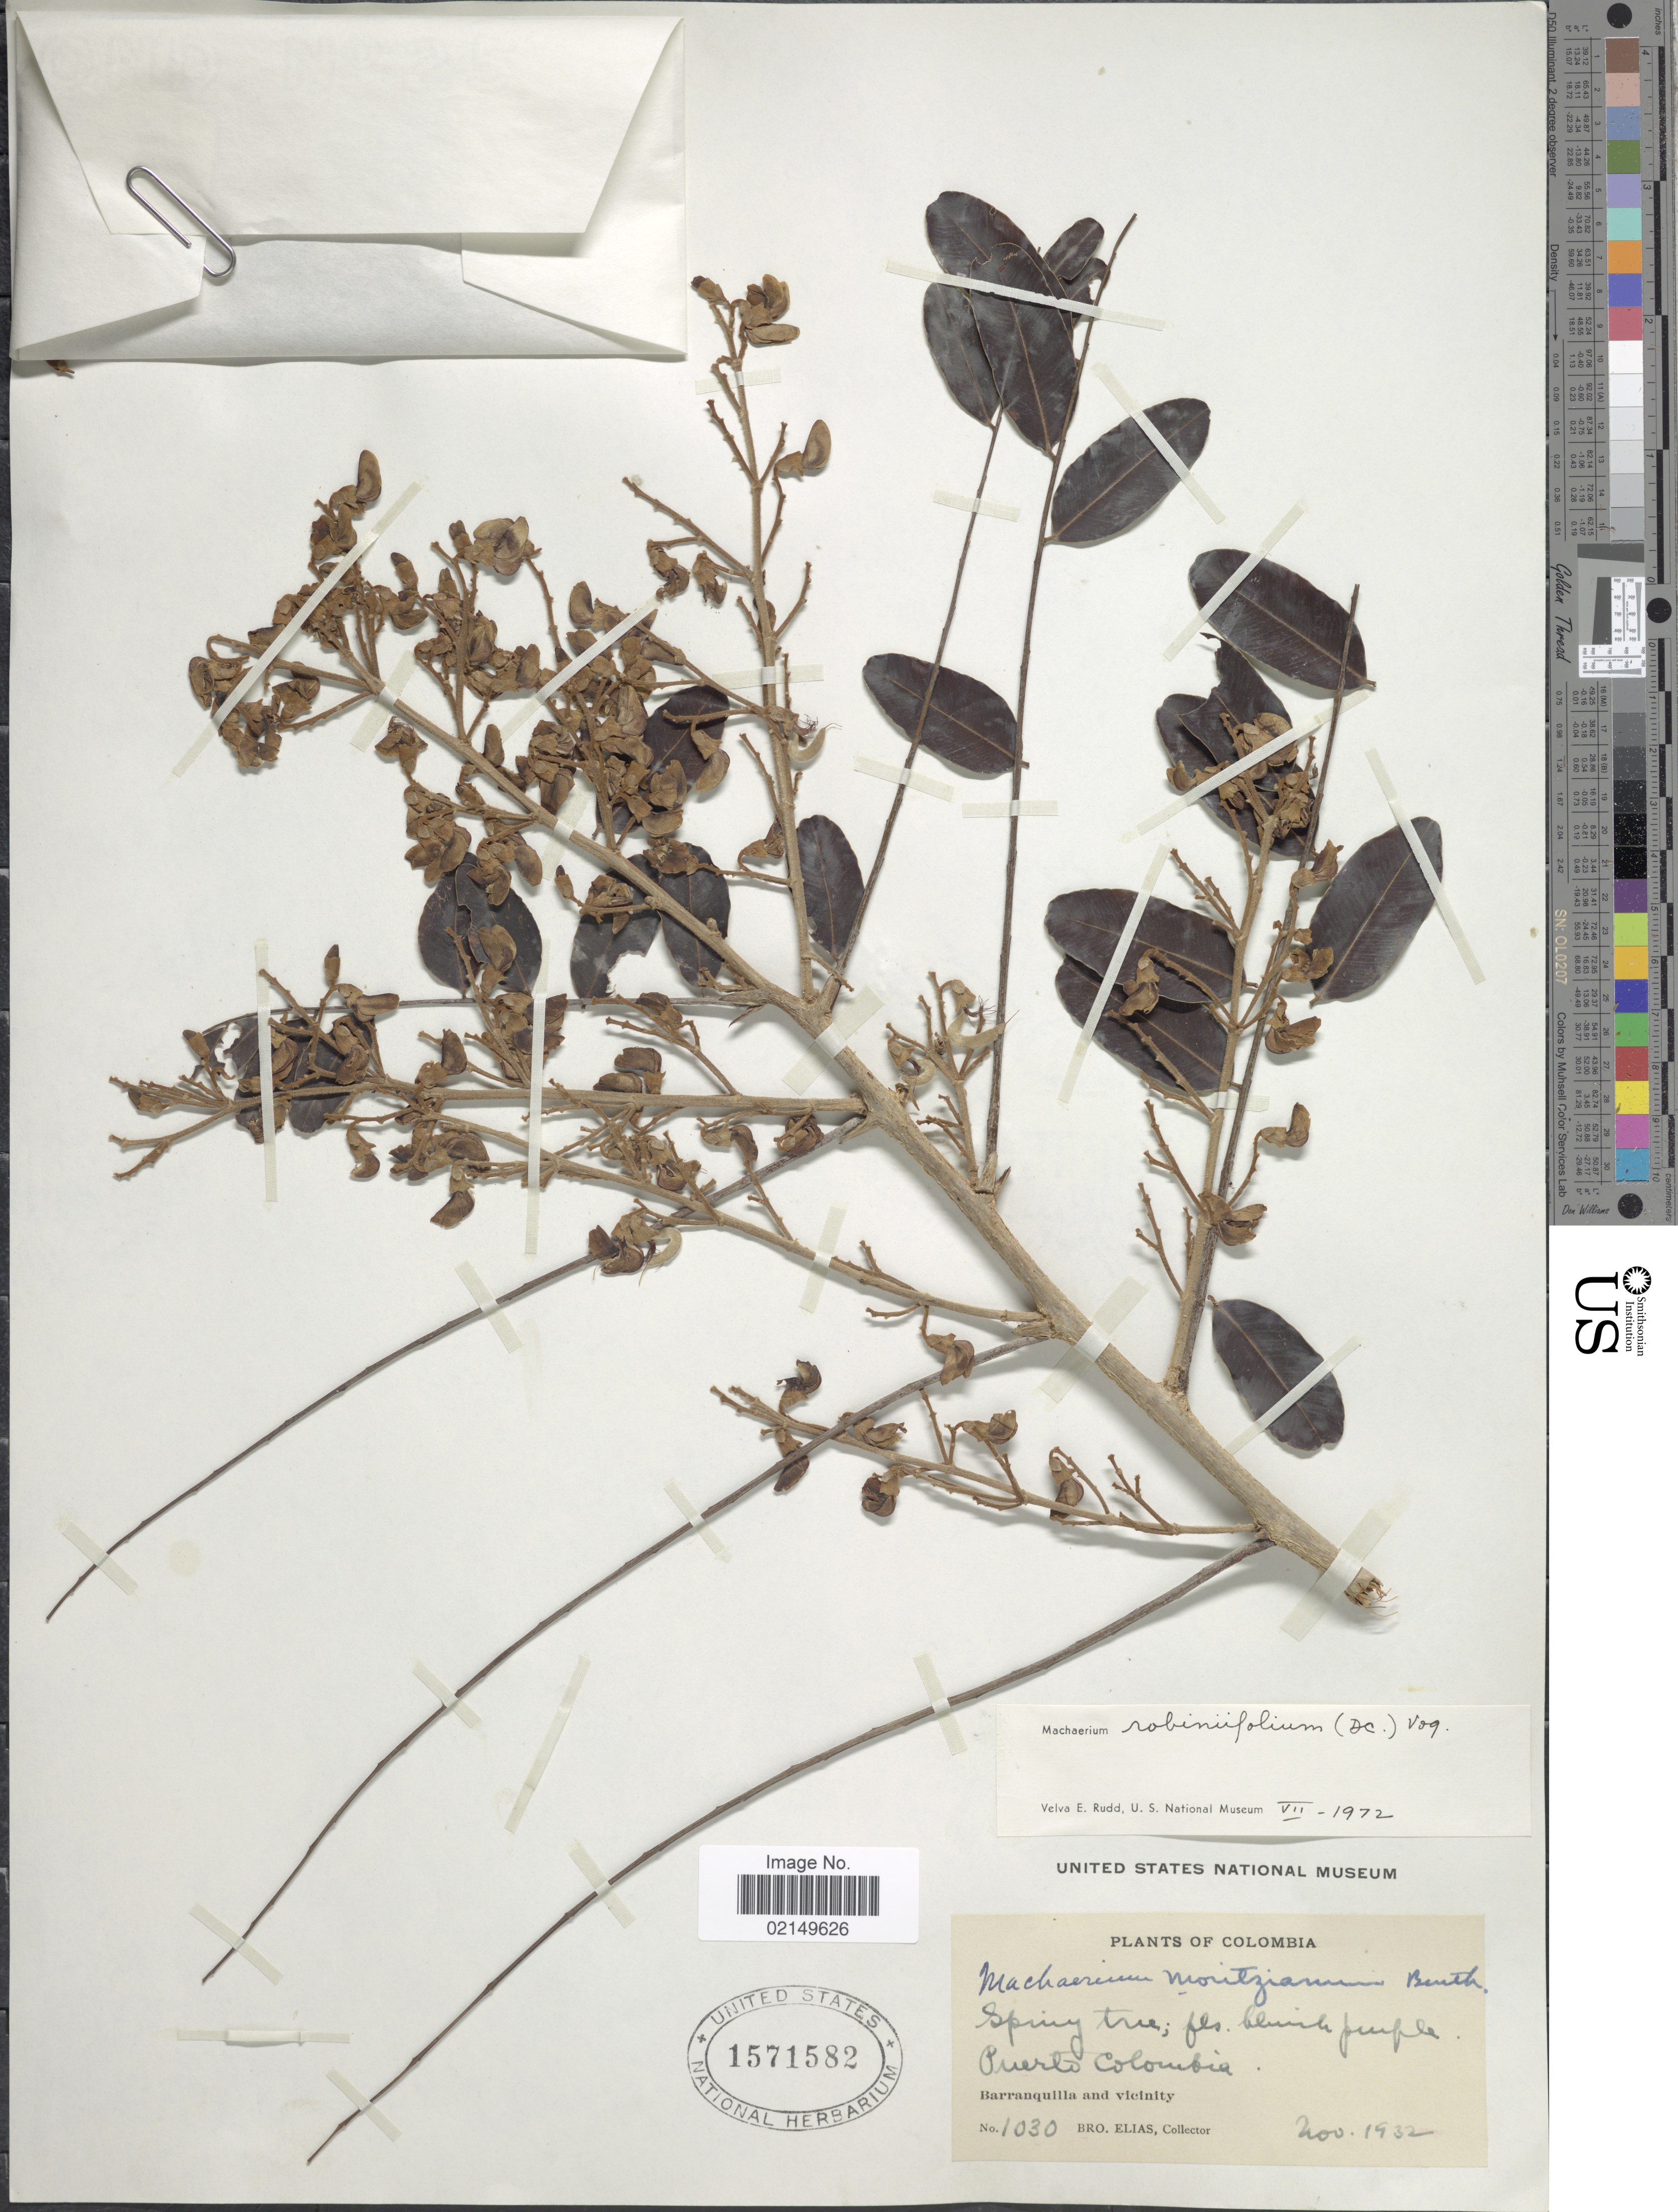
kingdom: Plantae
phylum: Tracheophyta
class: Magnoliopsida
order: Fabales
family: Fabaceae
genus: Machaerium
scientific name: Machaerium robinifolium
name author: (DC.) Vogel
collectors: Bro. Elias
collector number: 1030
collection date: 1932-11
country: Colombia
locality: Puerto Colombia, Barranquilla and Vicinity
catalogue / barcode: US 1571582